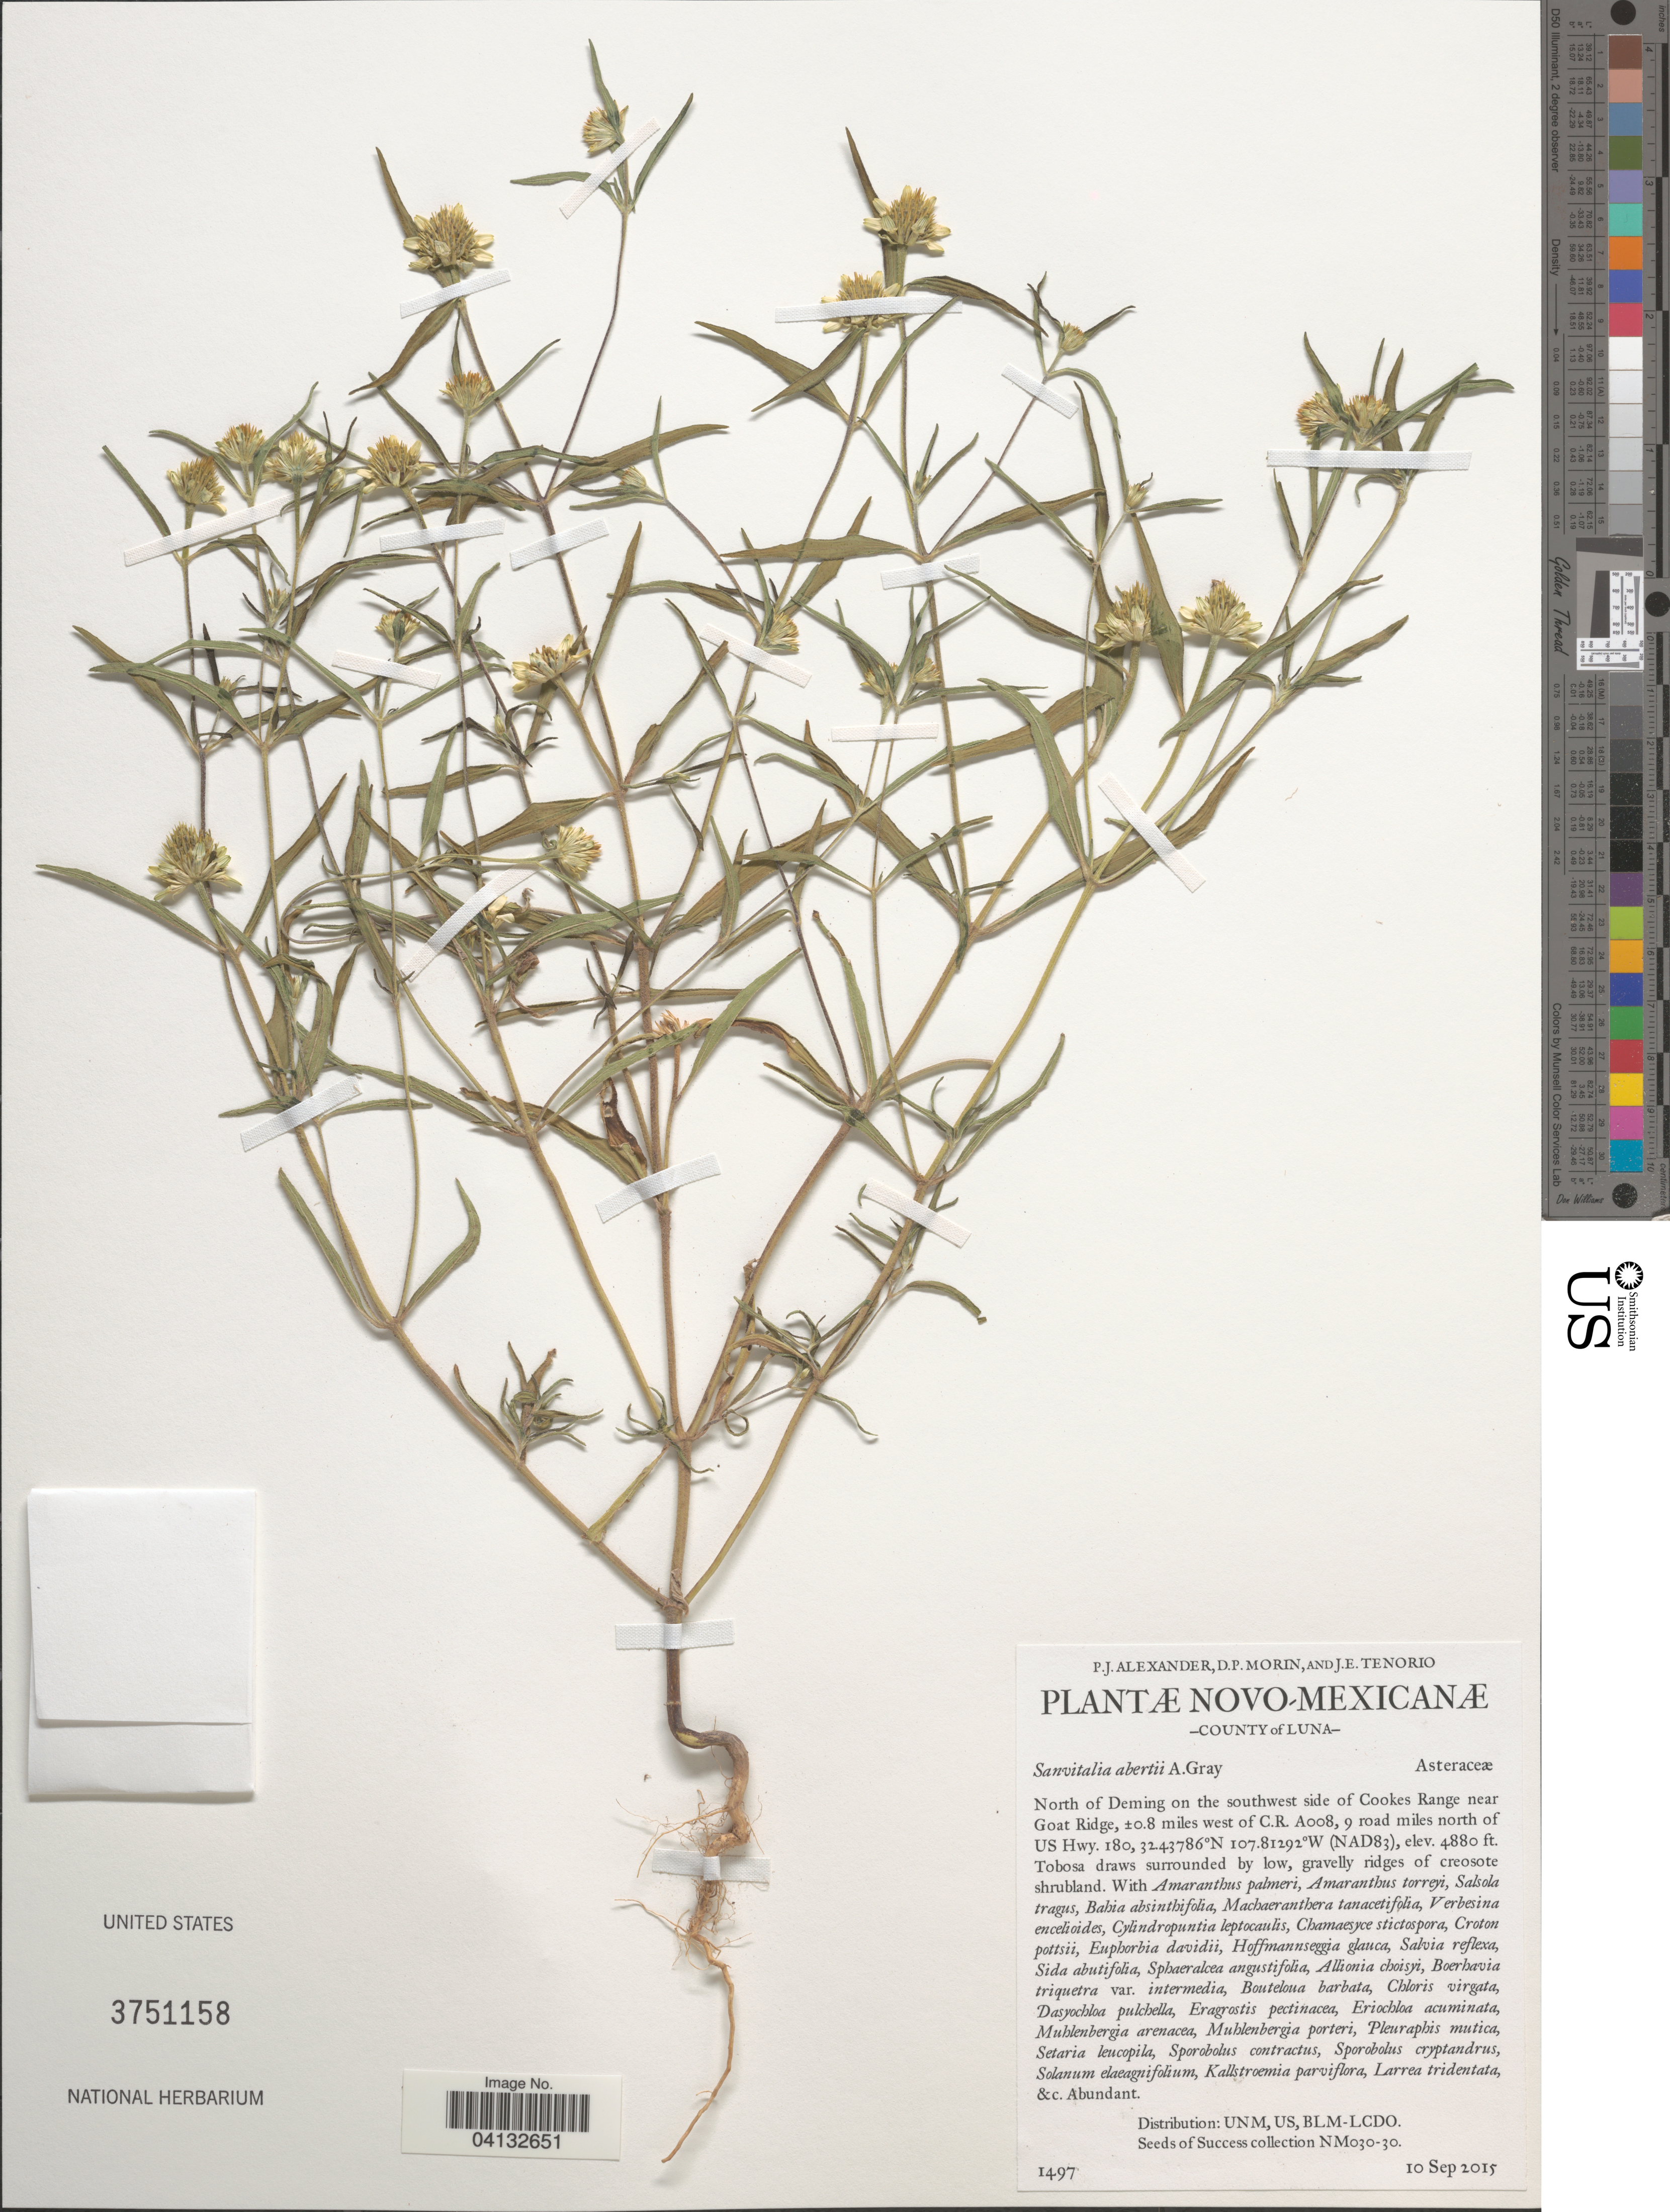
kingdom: Plantae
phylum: Tracheophyta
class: Magnoliopsida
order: Asterales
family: Asteraceae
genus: Sanvitalia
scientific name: Sanvitalia aberti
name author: A. Gray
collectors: P. Alexander, D. Morin & J. Tenorio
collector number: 1497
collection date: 2015-09-10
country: United States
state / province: New Mexico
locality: County of Luna. North of Deming on the southwest side of Cookes Range near Goat Ridge, ±0.8 miles west of C.R. A008, 9 road miles north of US Hwy. 180.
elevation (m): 1487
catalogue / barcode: US 3751158